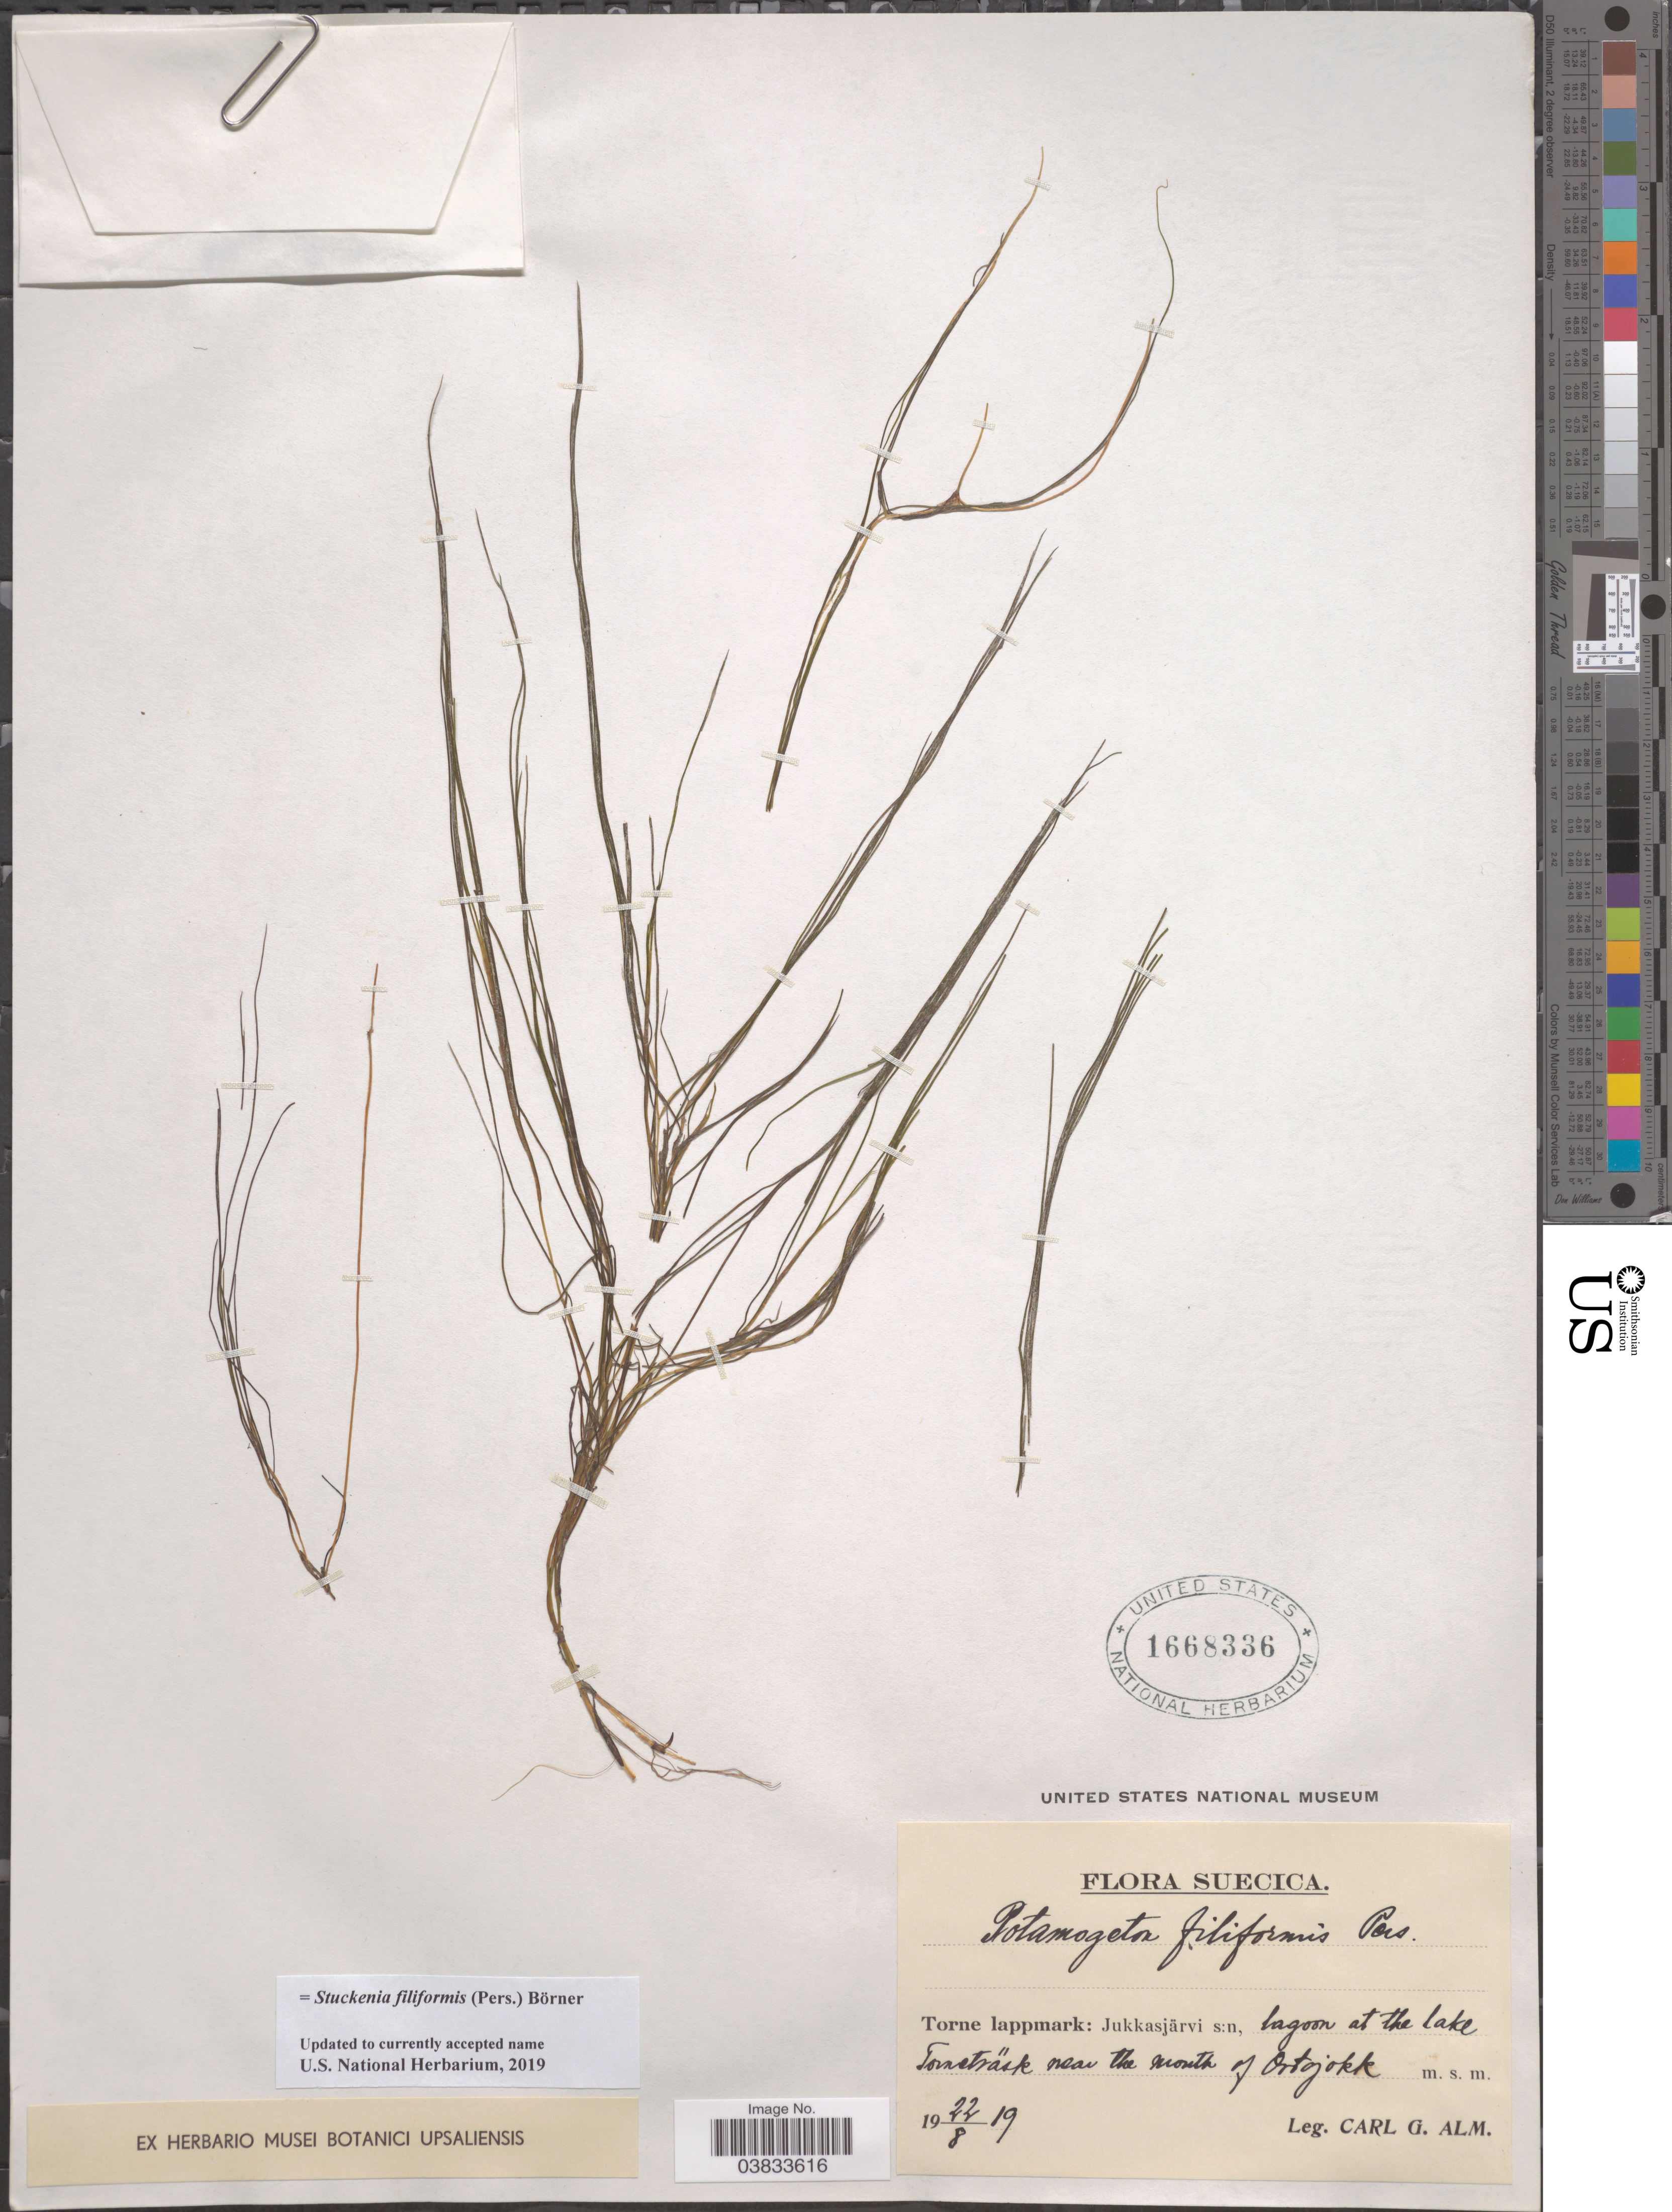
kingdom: Plantae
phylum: Tracheophyta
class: Liliopsida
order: Alismatales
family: Potamogetonaceae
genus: Stuckenia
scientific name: Stuckenia filiformis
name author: (Pers.) Börner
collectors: C. G. Alm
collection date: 1919-08-22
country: Sweden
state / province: Norrbotten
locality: Suecica. Torne lappmark: Jukkasjärvi s:n, lagoon at the lake Tornesträsk near the mouth of Ortojokk.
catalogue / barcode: US 1668336